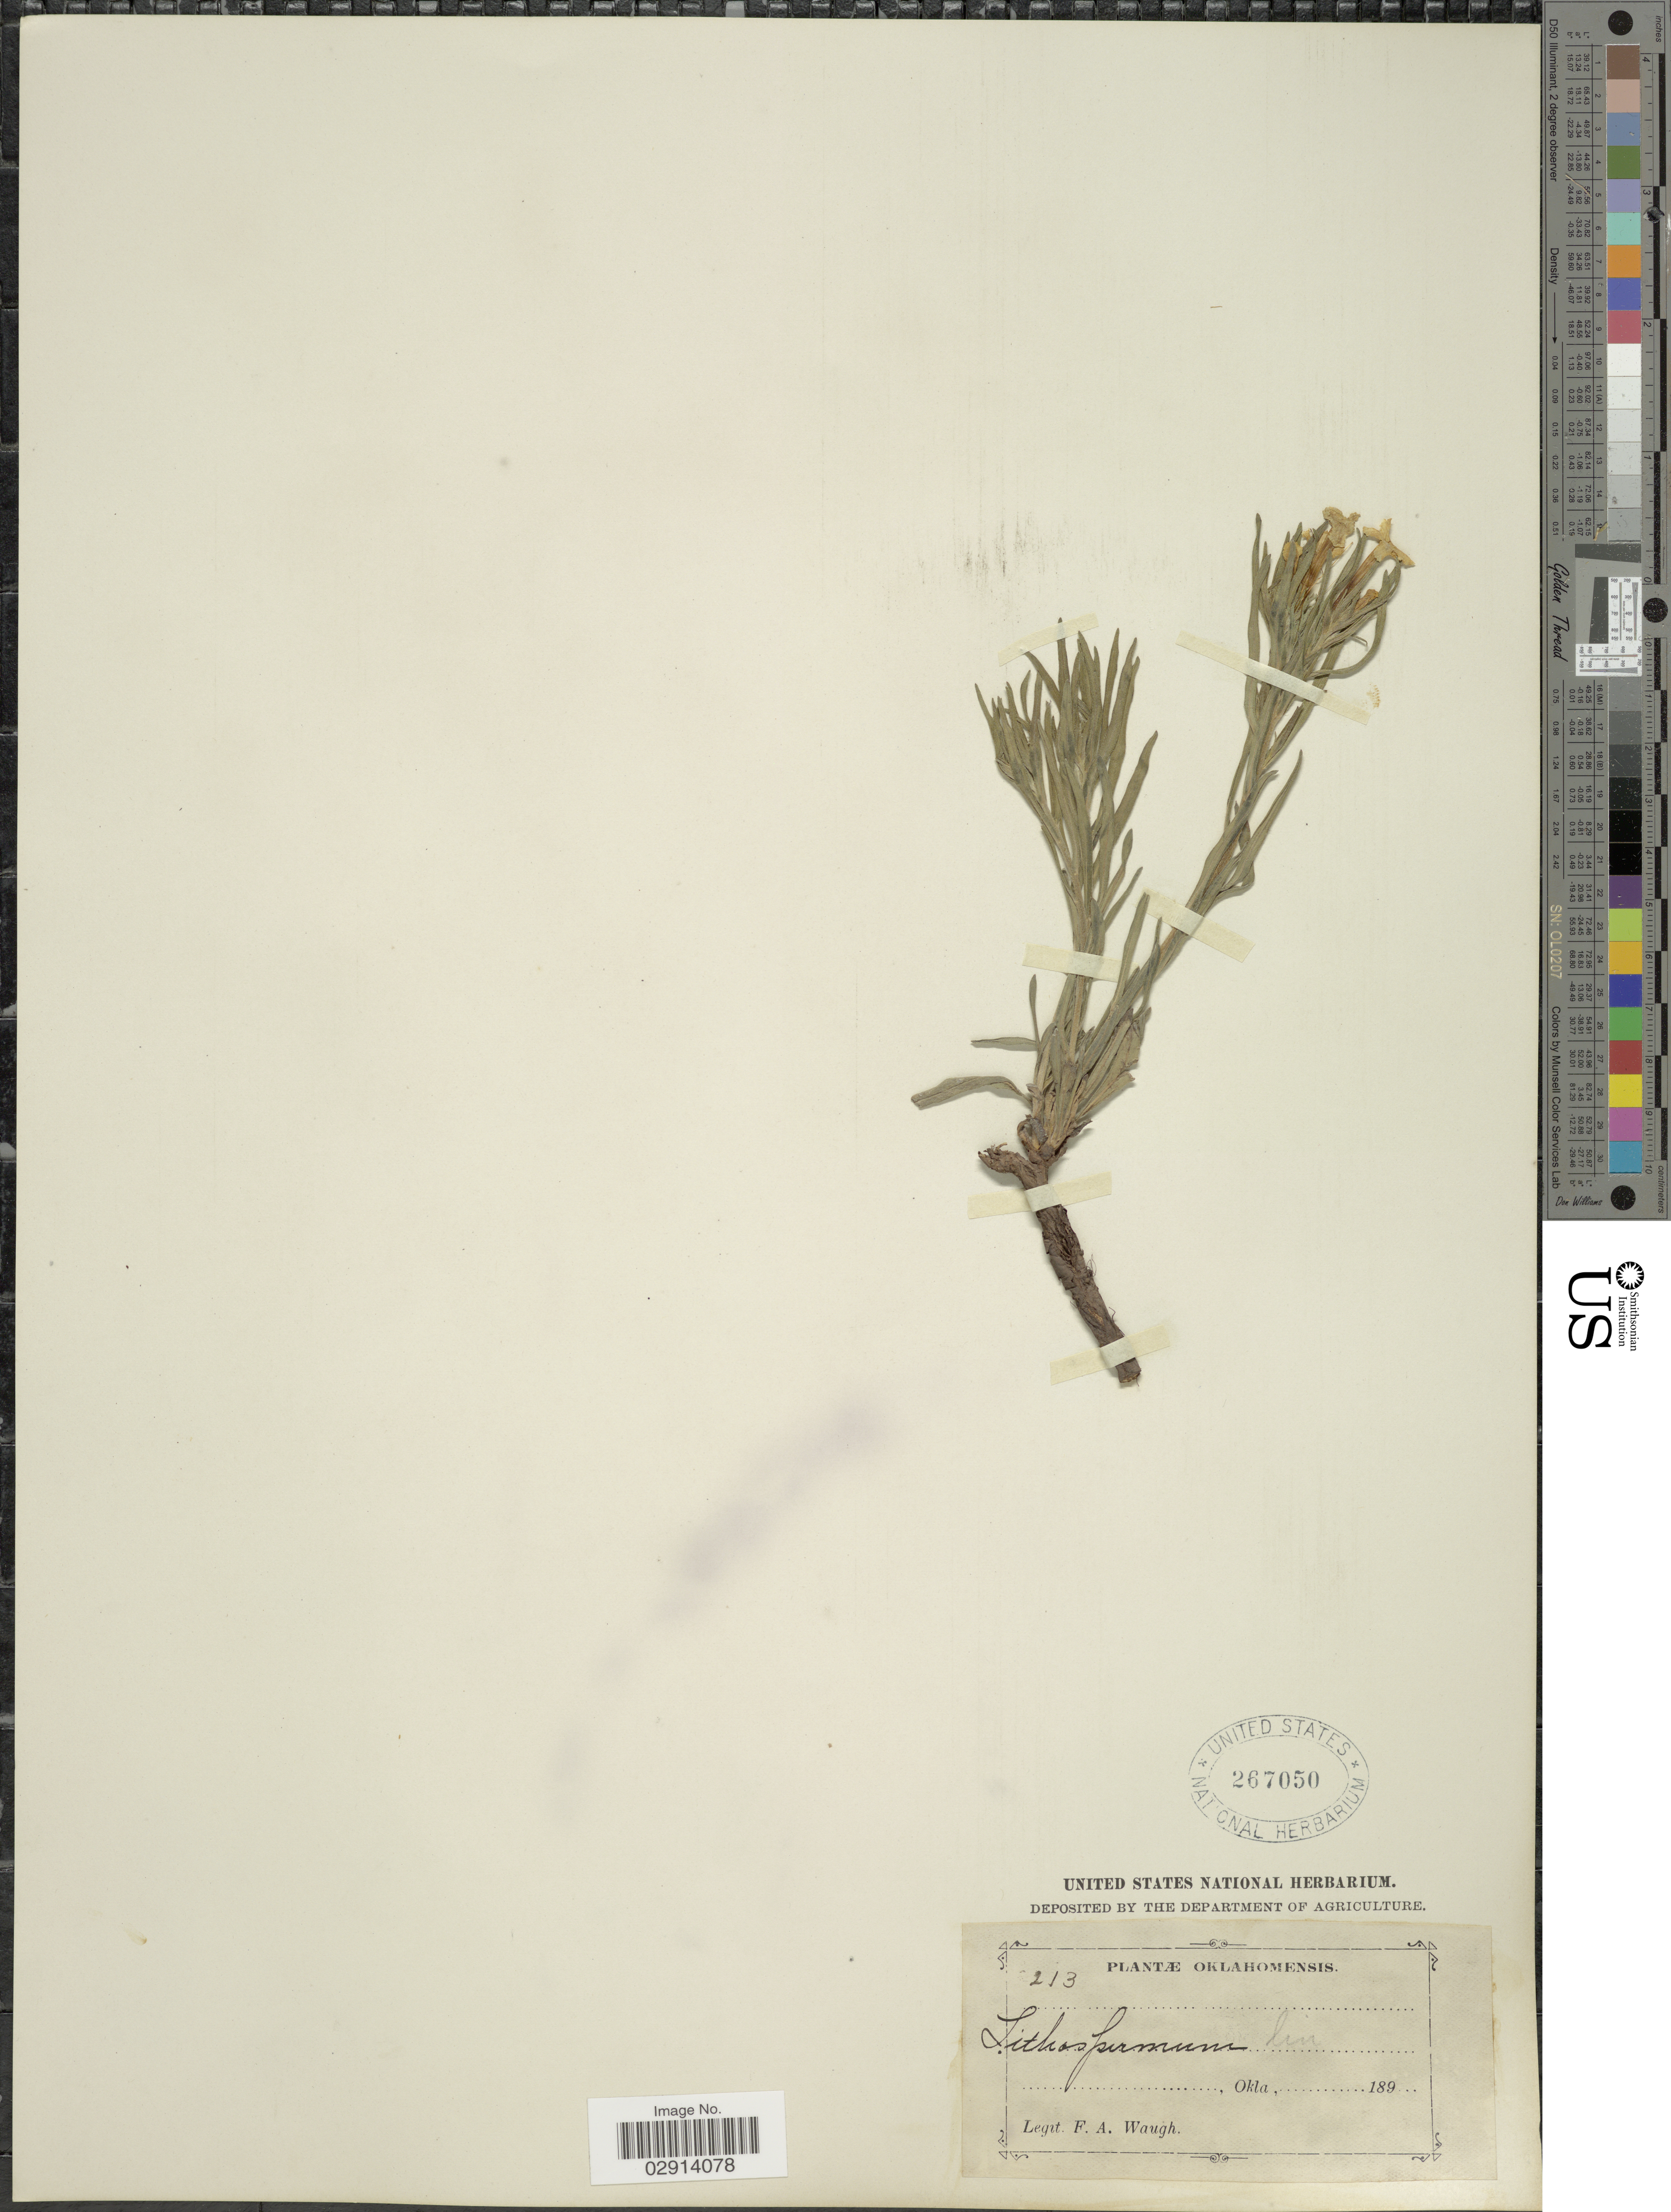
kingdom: Plantae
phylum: Tracheophyta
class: Magnoliopsida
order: Boraginales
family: Boraginaceae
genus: Lithospermum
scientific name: Lithospermum incisum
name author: Lehm.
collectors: F. Waugh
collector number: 213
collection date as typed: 189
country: United States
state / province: Oklahoma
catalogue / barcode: US 267050